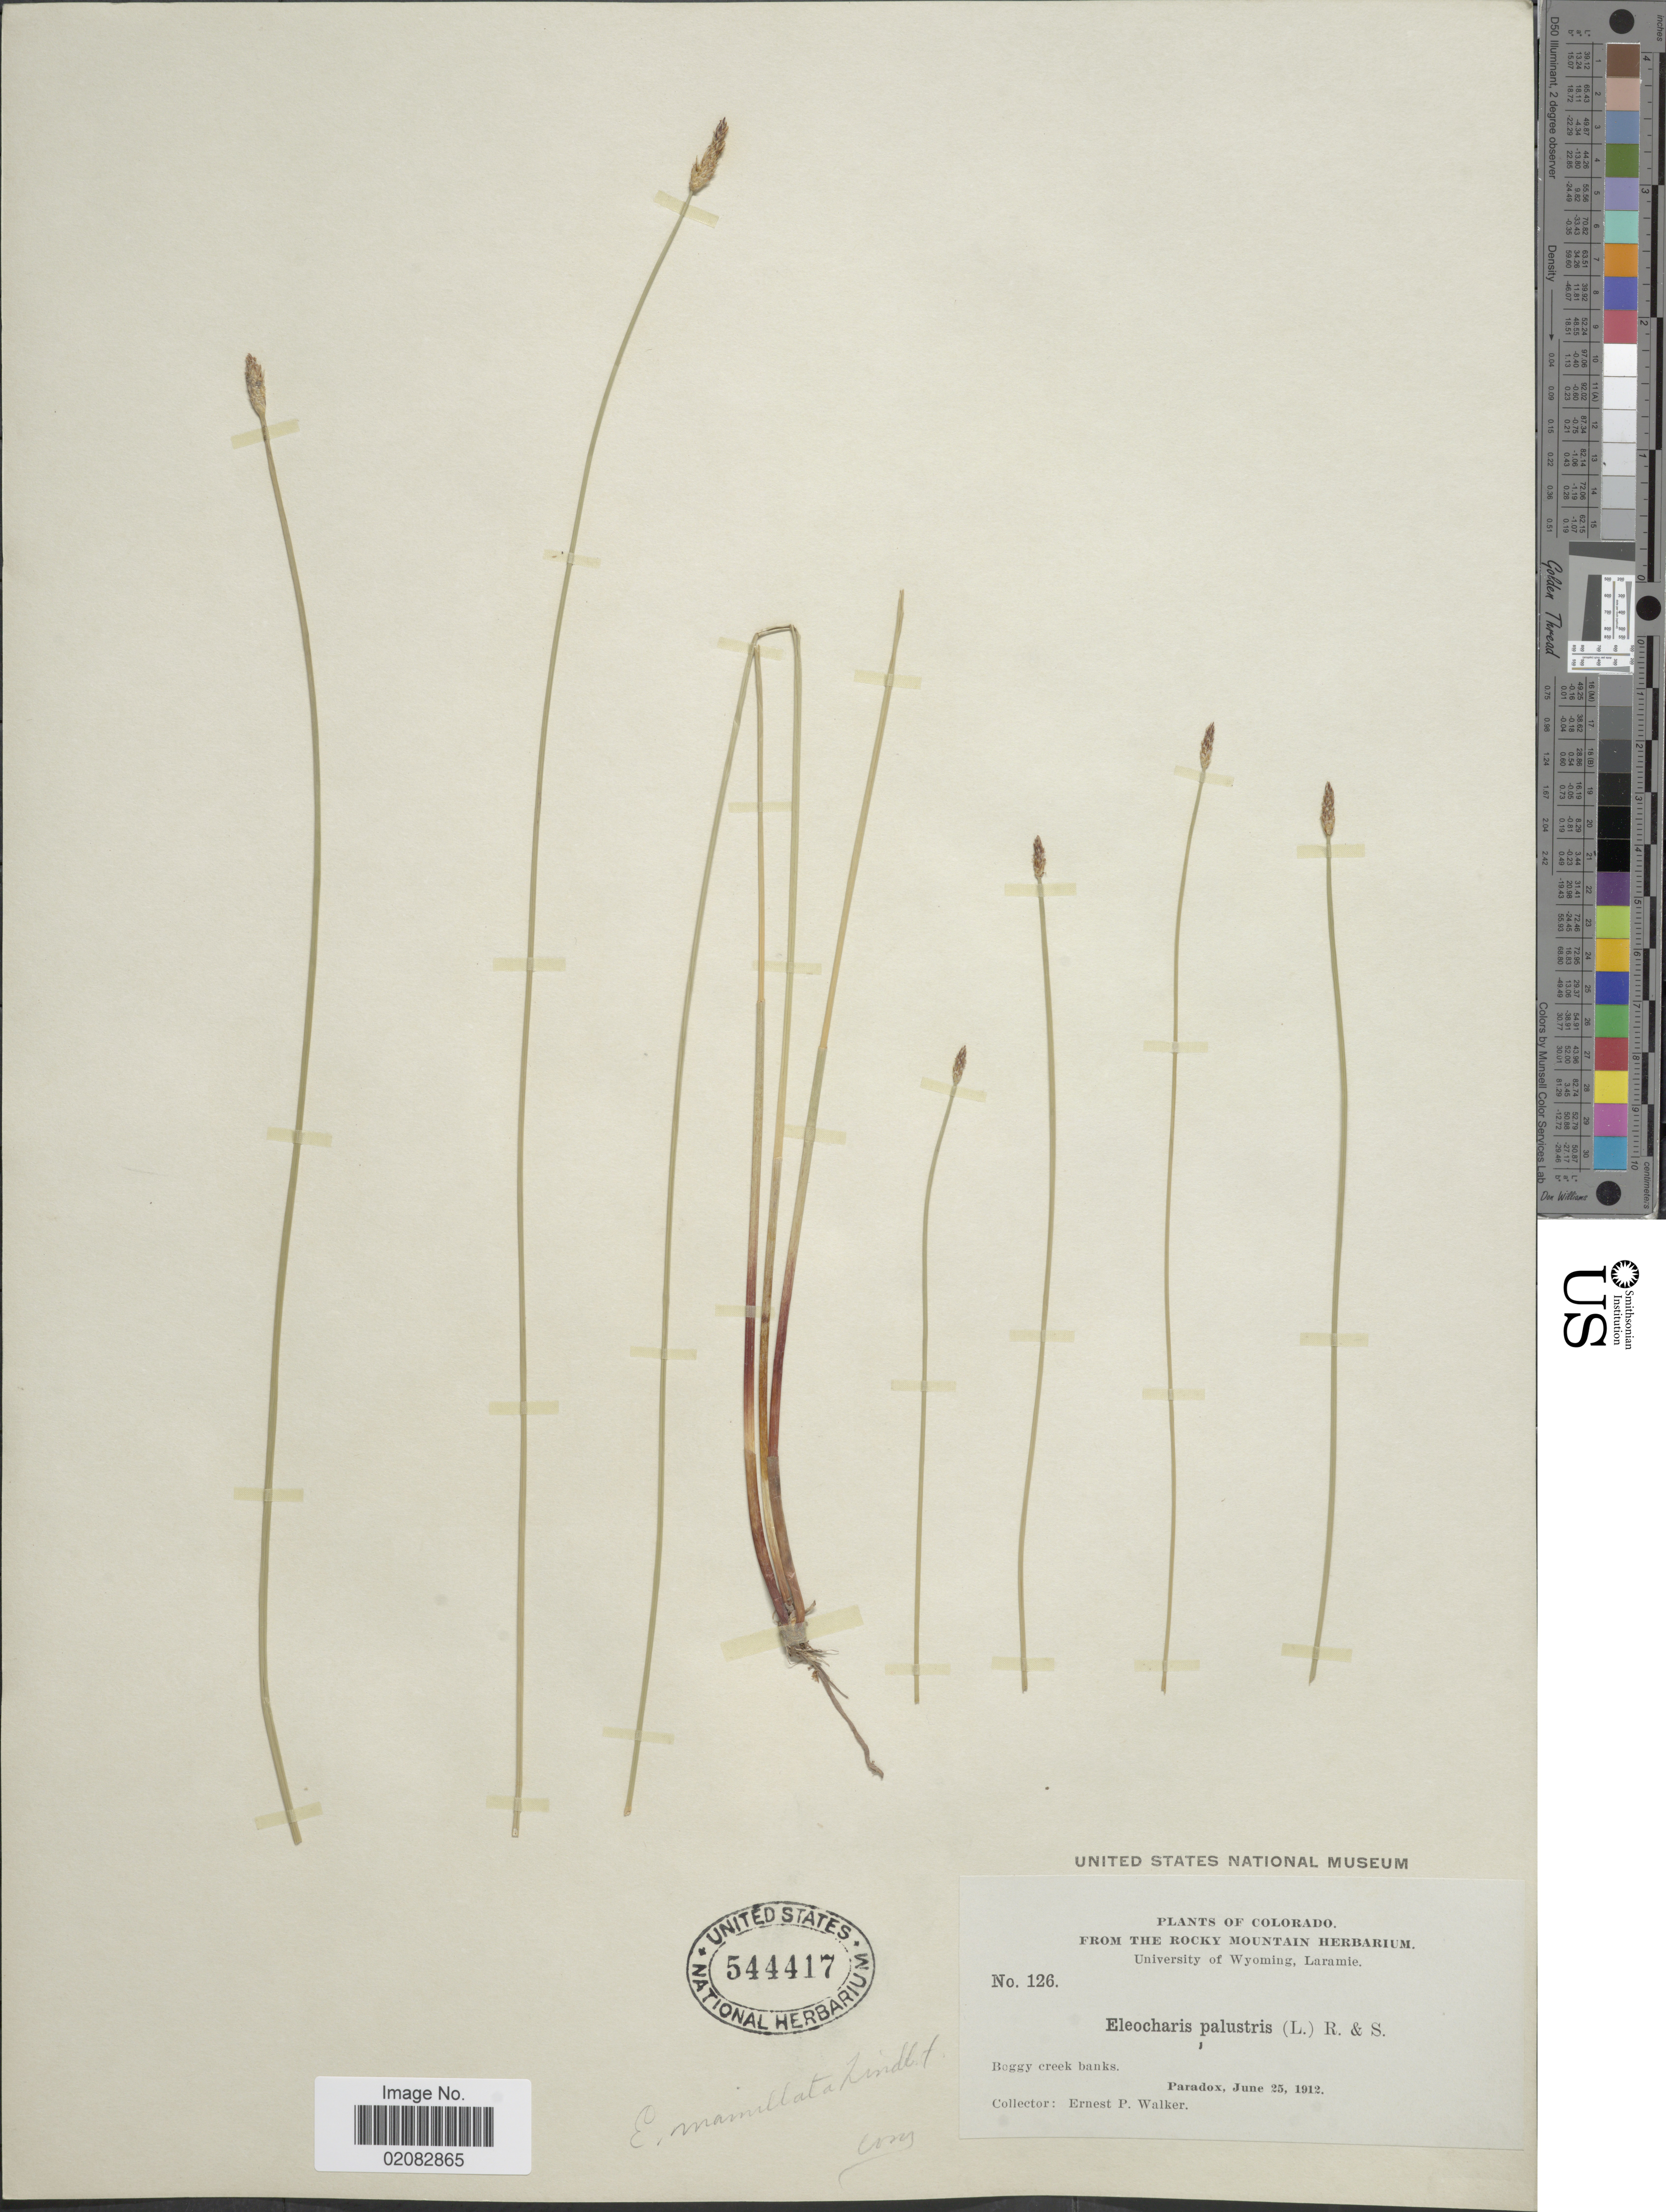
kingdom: Plantae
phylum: Tracheophyta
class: Liliopsida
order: Poales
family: Cyperaceae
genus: Eleocharis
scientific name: Eleocharis macrostachya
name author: Britton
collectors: E. P. Walker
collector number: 126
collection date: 1912-06-25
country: United States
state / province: Colorado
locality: Paradox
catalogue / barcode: US 544417